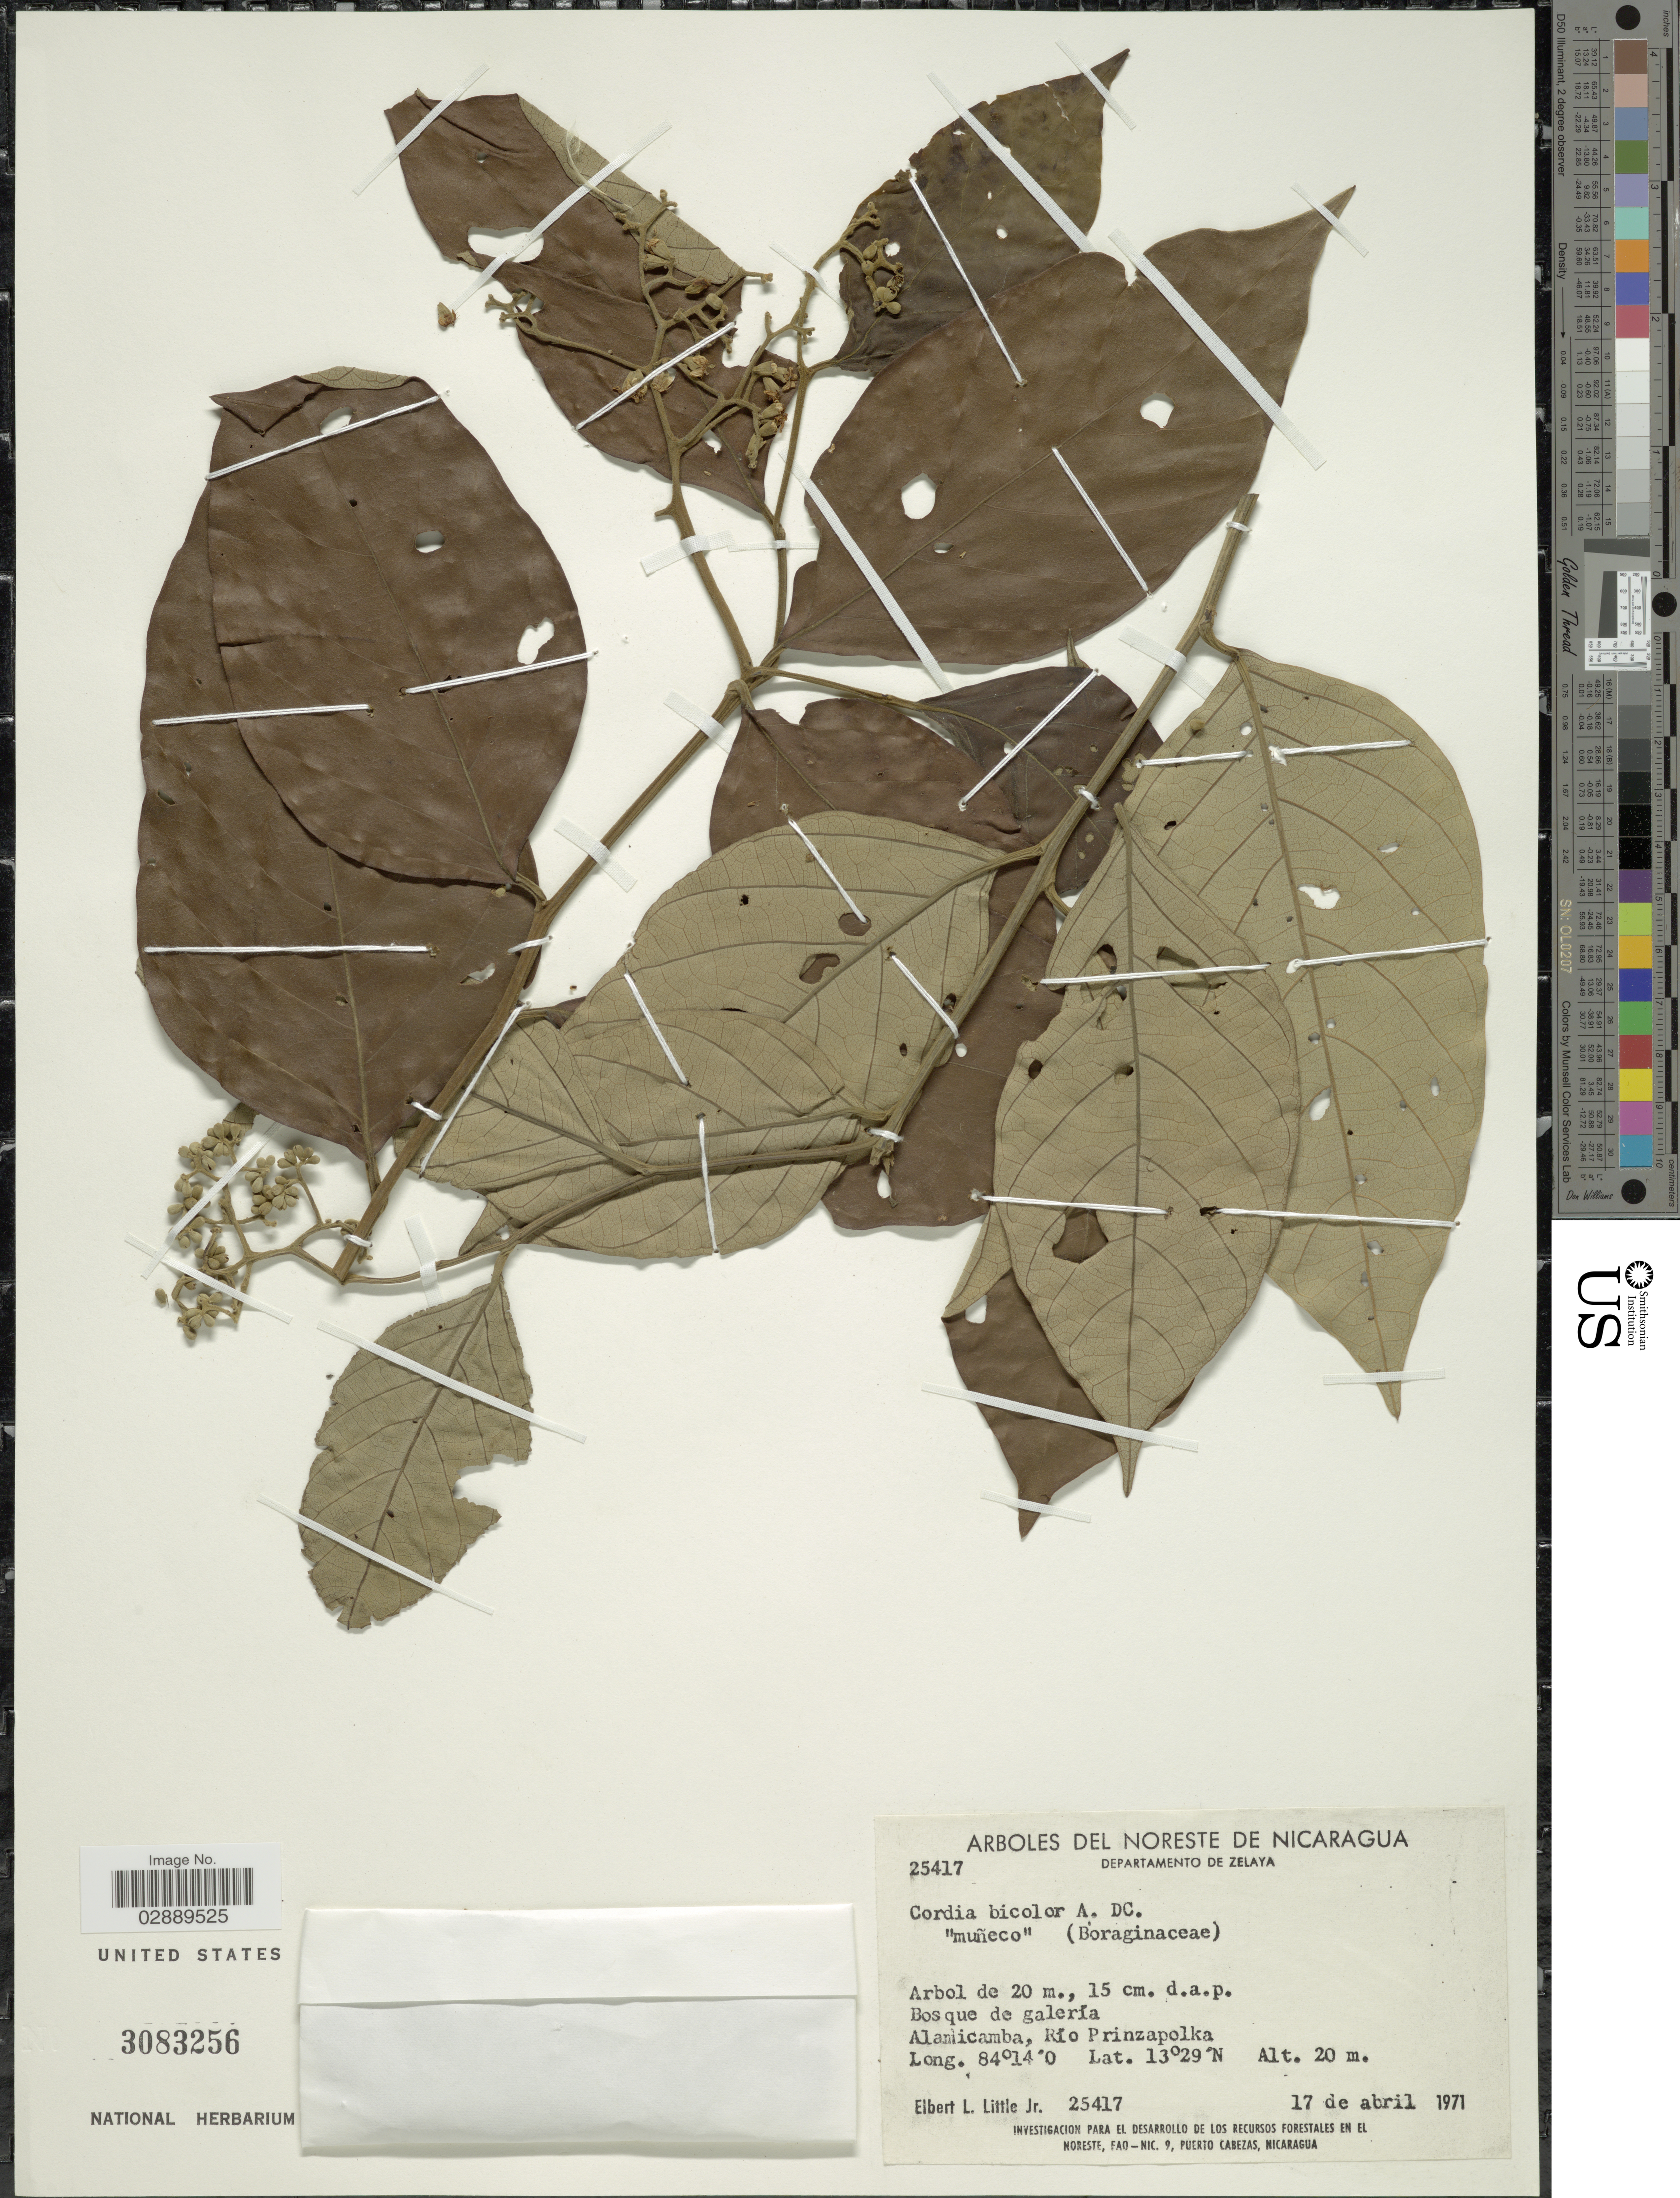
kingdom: Plantae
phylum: Tracheophyta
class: Magnoliopsida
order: Boraginales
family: Cordiaceae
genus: Cordia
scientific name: Cordia bicolor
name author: A. DC.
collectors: E. L. Little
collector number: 25417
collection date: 1971-04-17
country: Nicaragua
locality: Noreste de Nicaragua. Departamento de Zelaya. Alamicamba, Río Prinzapolka.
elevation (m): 20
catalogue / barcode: US 3083256